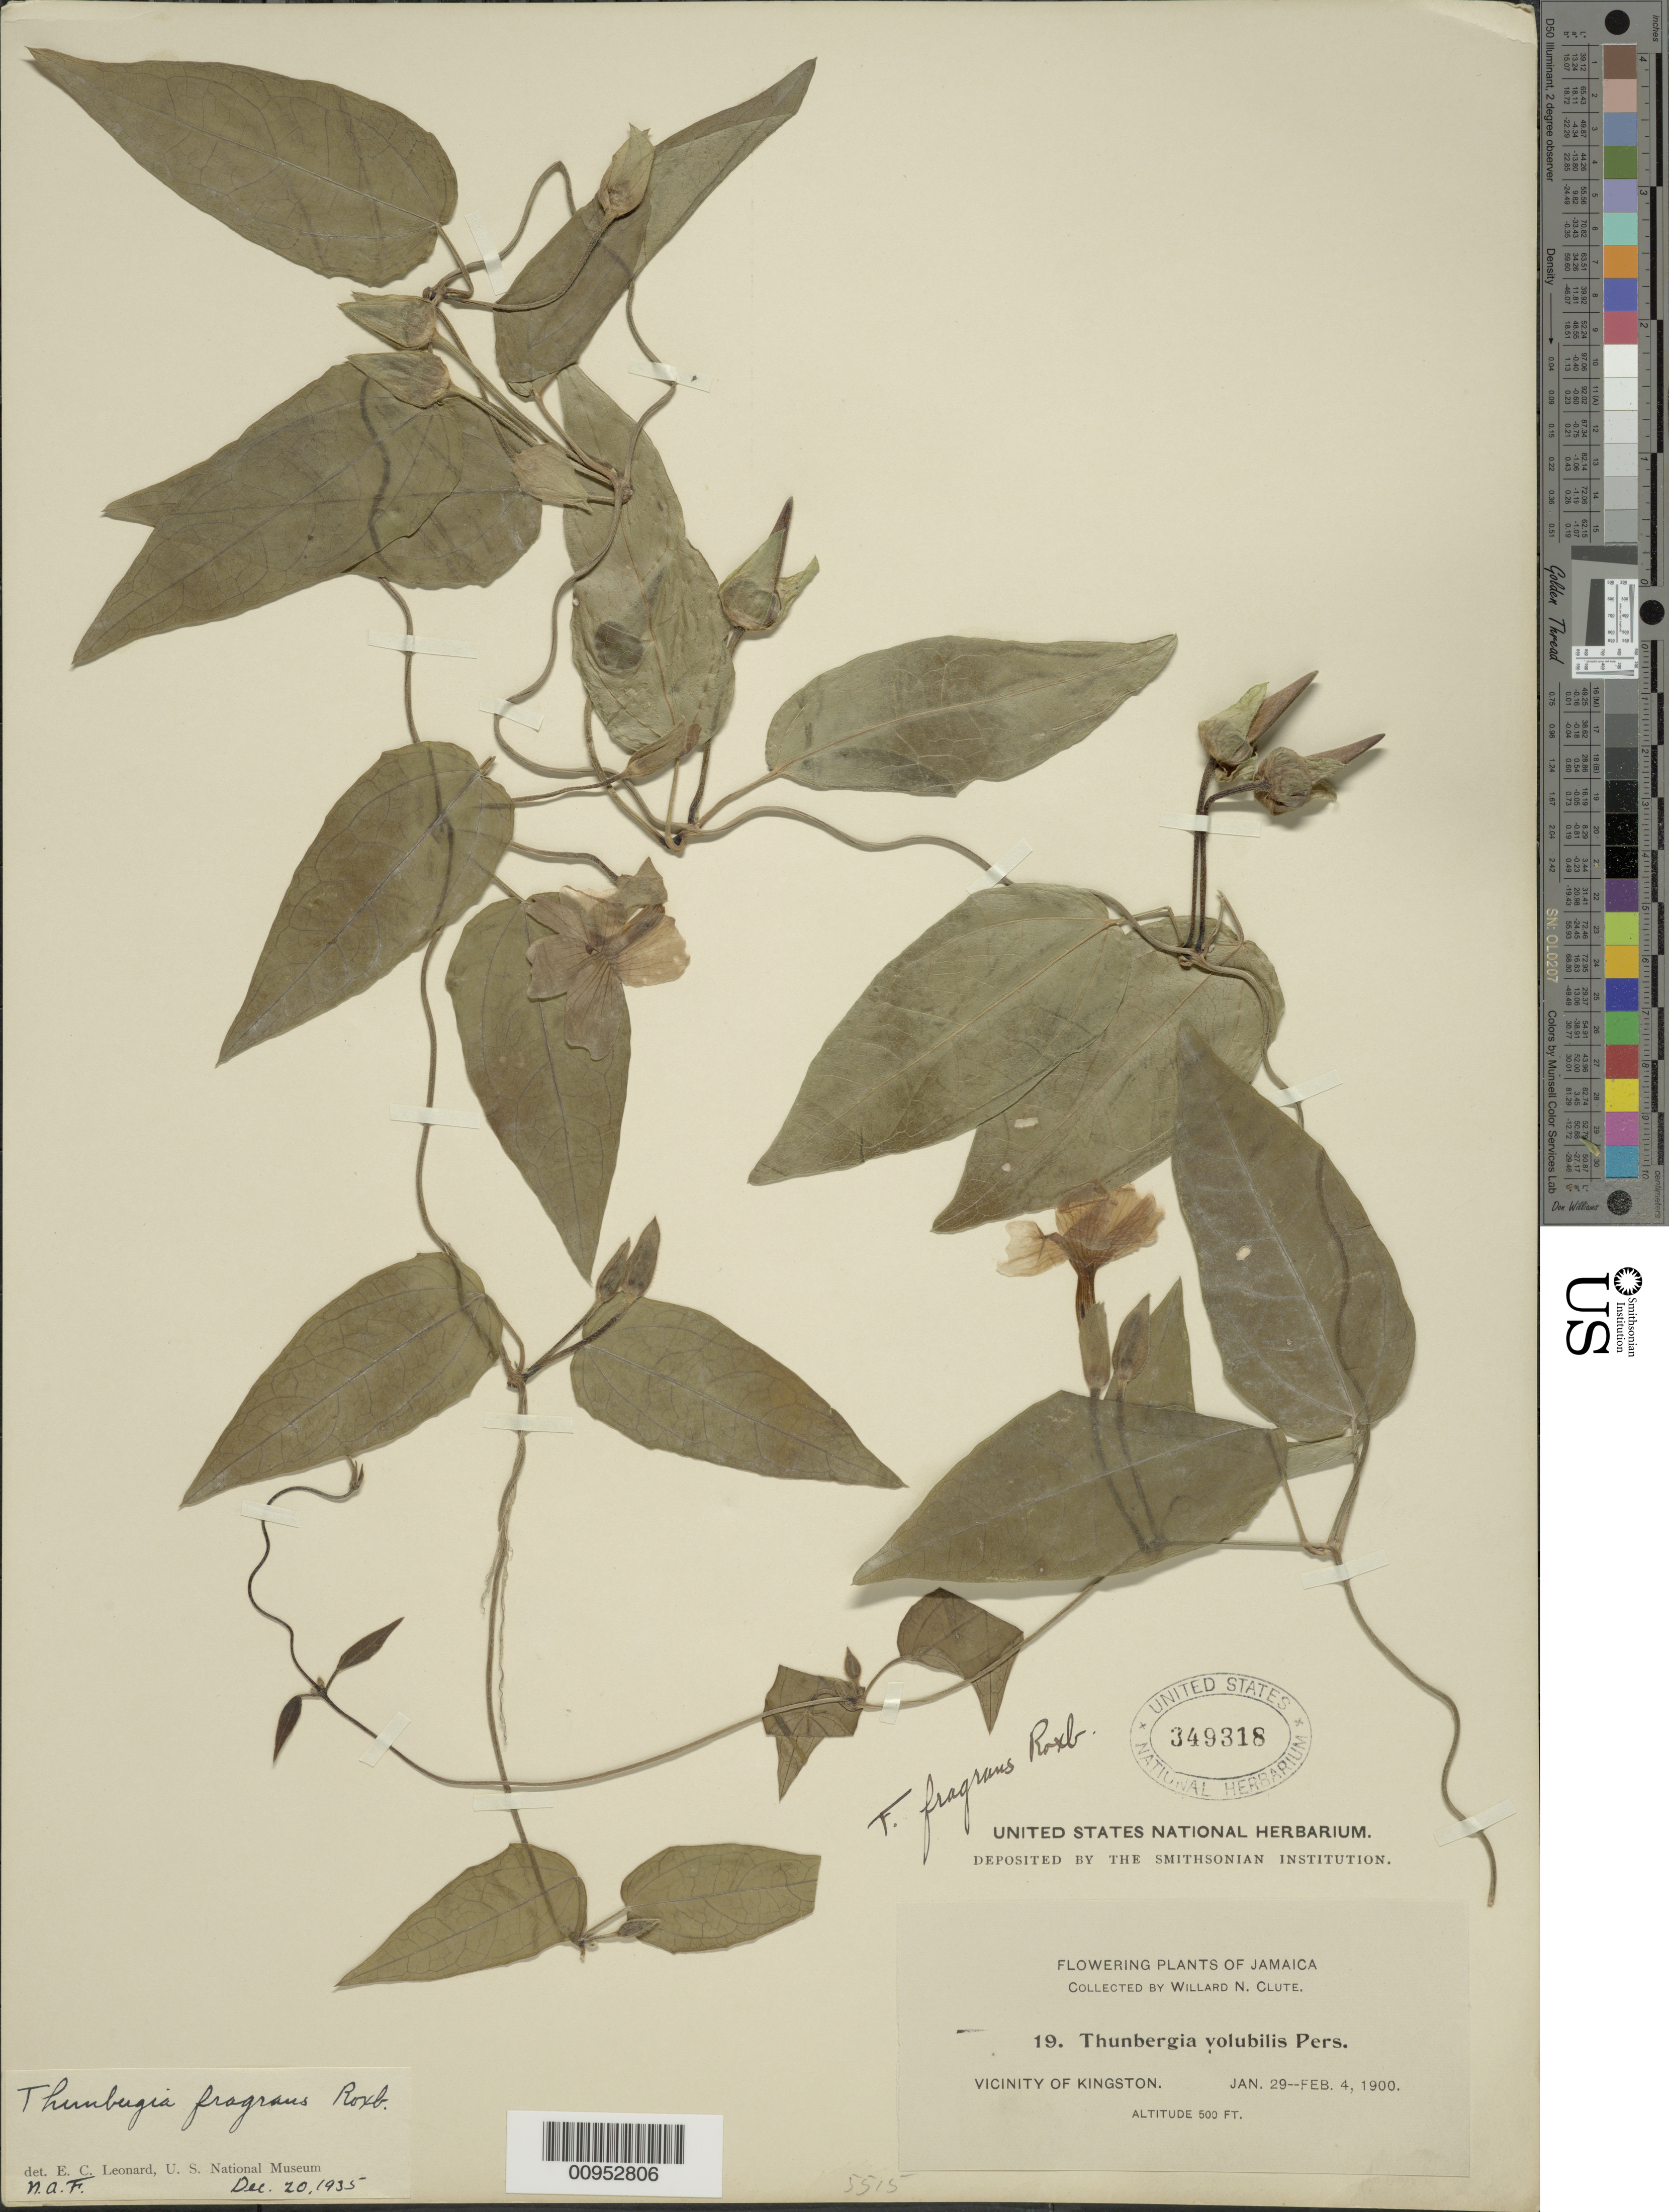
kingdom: Plantae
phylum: Tracheophyta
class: Magnoliopsida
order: Lamiales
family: Acanthaceae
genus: Thunbergia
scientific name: Thunbergia fragrans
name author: Roxb.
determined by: Leonard, Emery C., (US)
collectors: W. N. Clute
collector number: s.n. [19?]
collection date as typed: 29 Jan 1900 to 04 Feb 1900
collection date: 1900-01-29/1900-02-04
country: Jamaica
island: Jamaica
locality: Vicinity of Kingston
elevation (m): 152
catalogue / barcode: US 349318